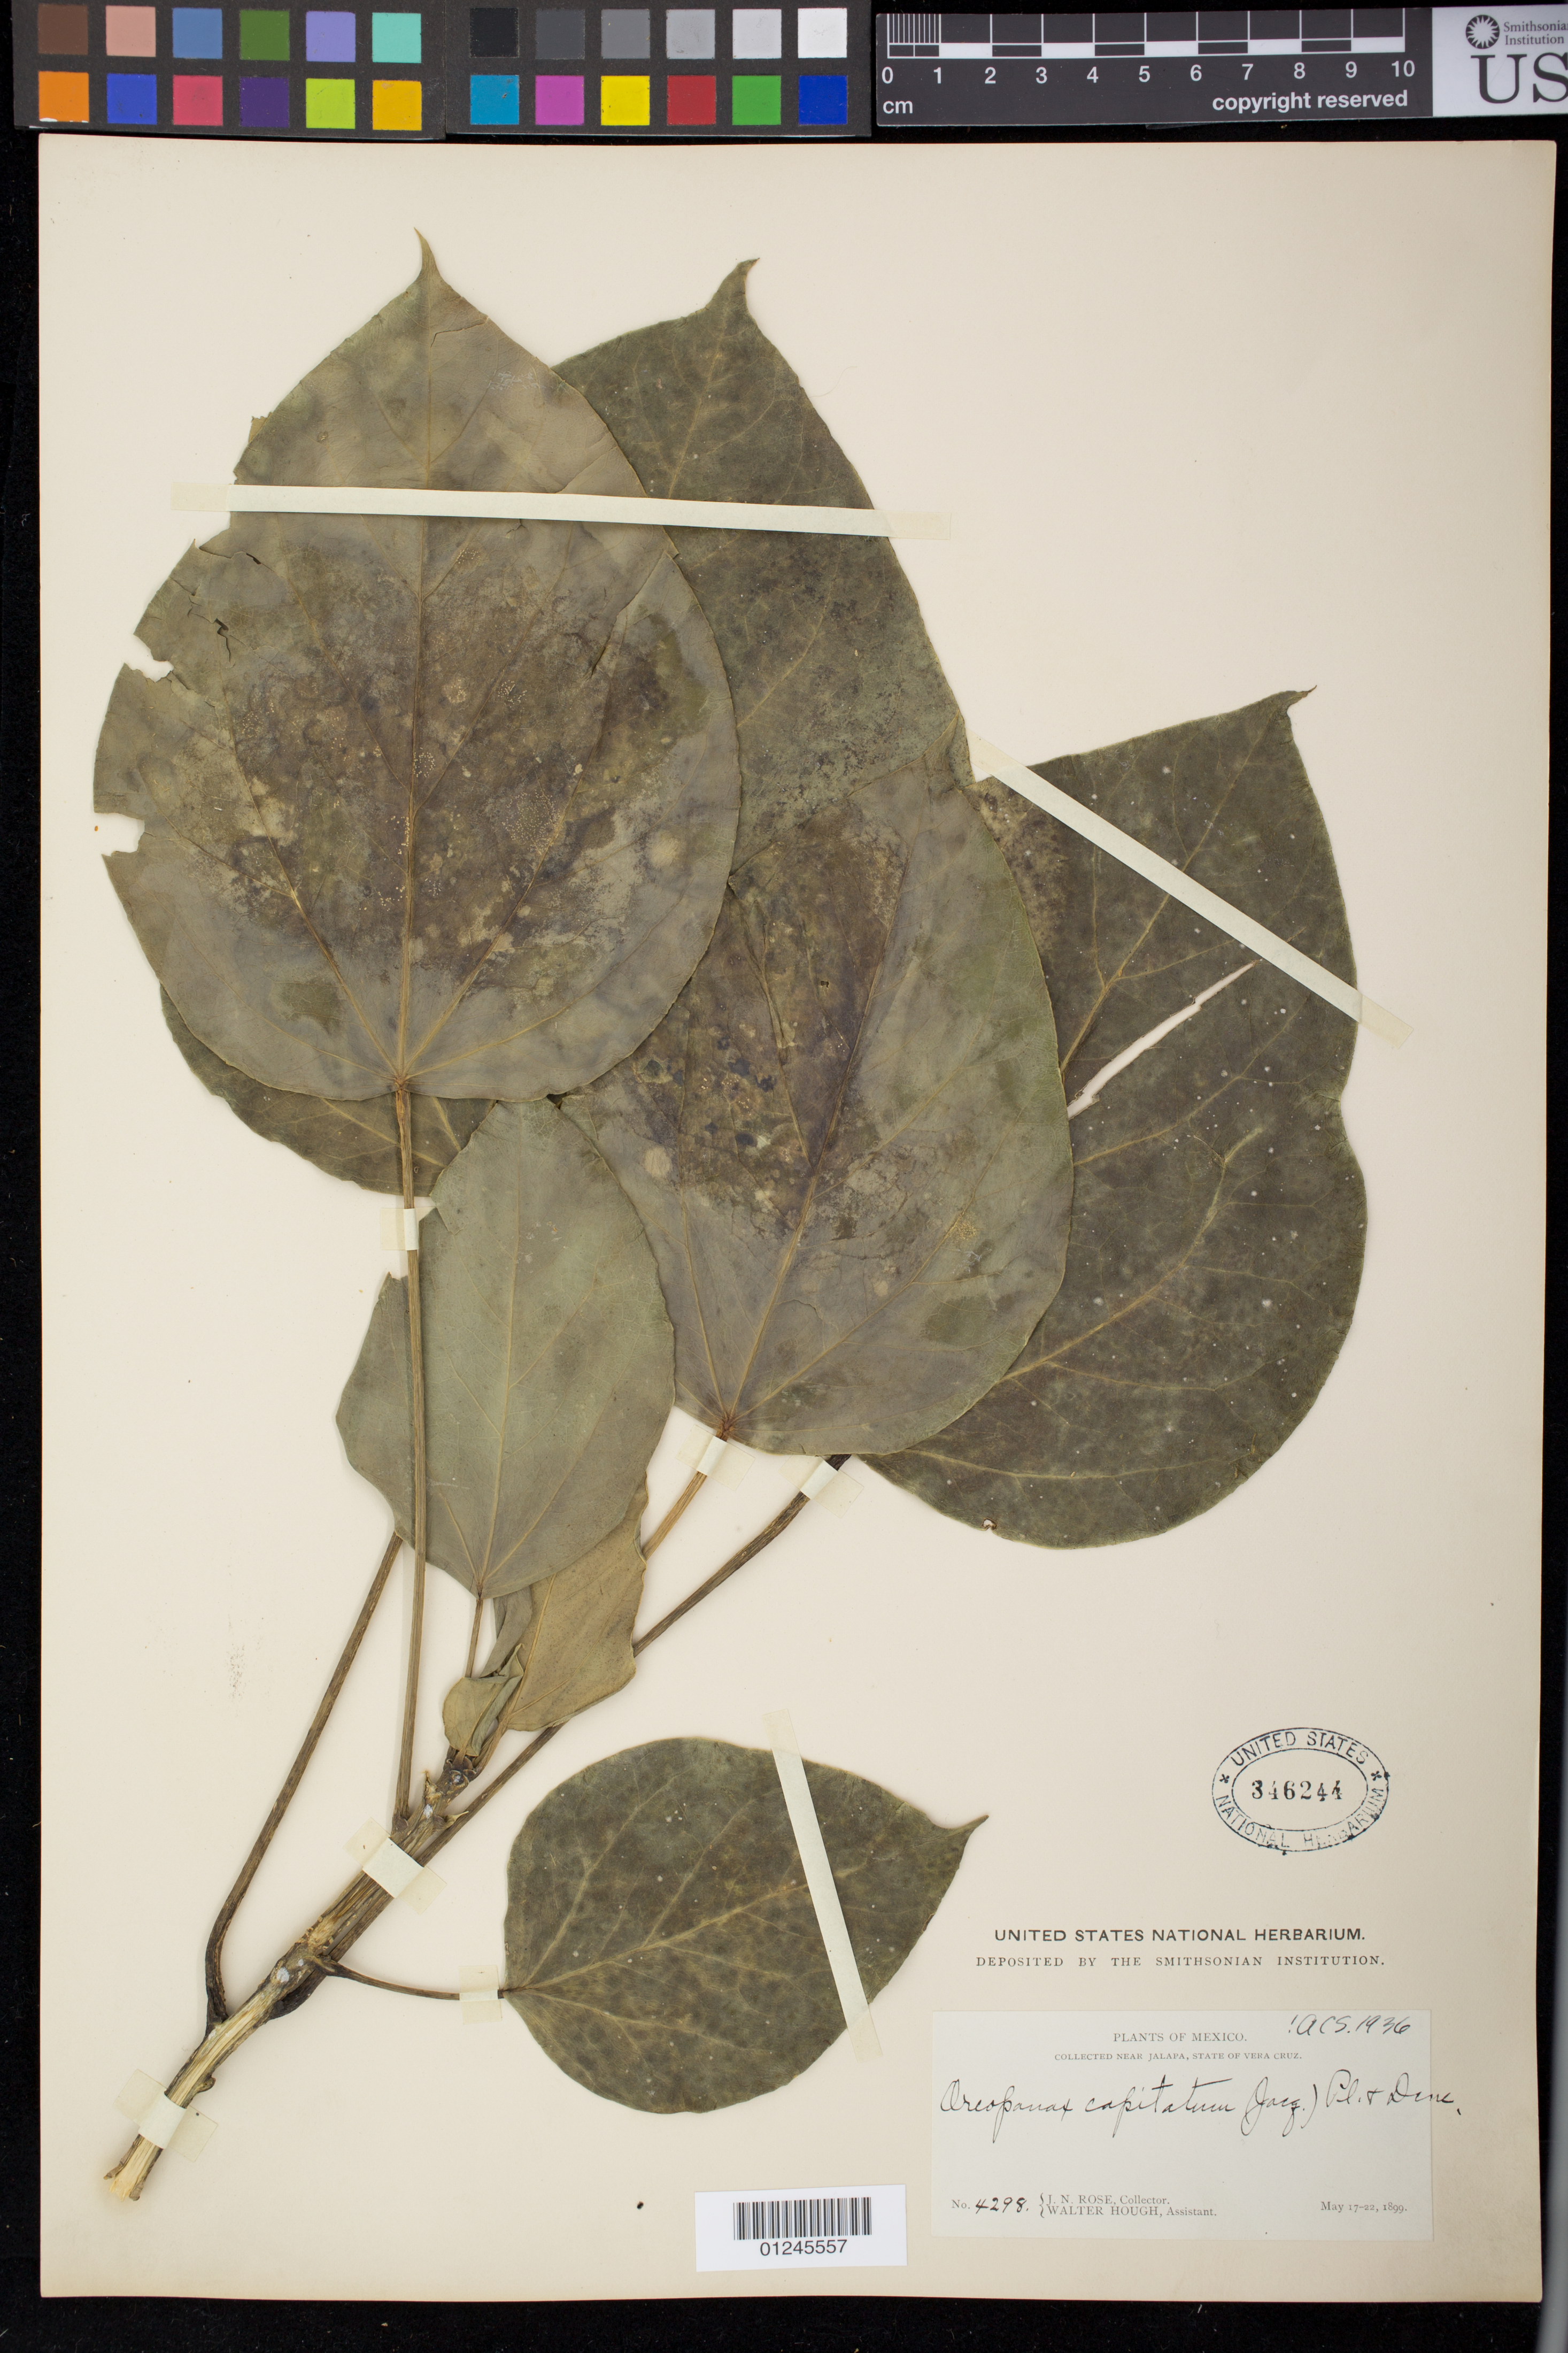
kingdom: Plantae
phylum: Tracheophyta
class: Magnoliopsida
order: Apiales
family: Araliaceae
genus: Oreopanax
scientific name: Oreopanax capitatus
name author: (Jacq.) Decne. & Planch.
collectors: J. N. Rose & W. Hough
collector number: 4298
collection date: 1899-05-17/1899-05-22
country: Mexico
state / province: Veracruz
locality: Near Jalapa, State of Vera Cruz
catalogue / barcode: US 346244